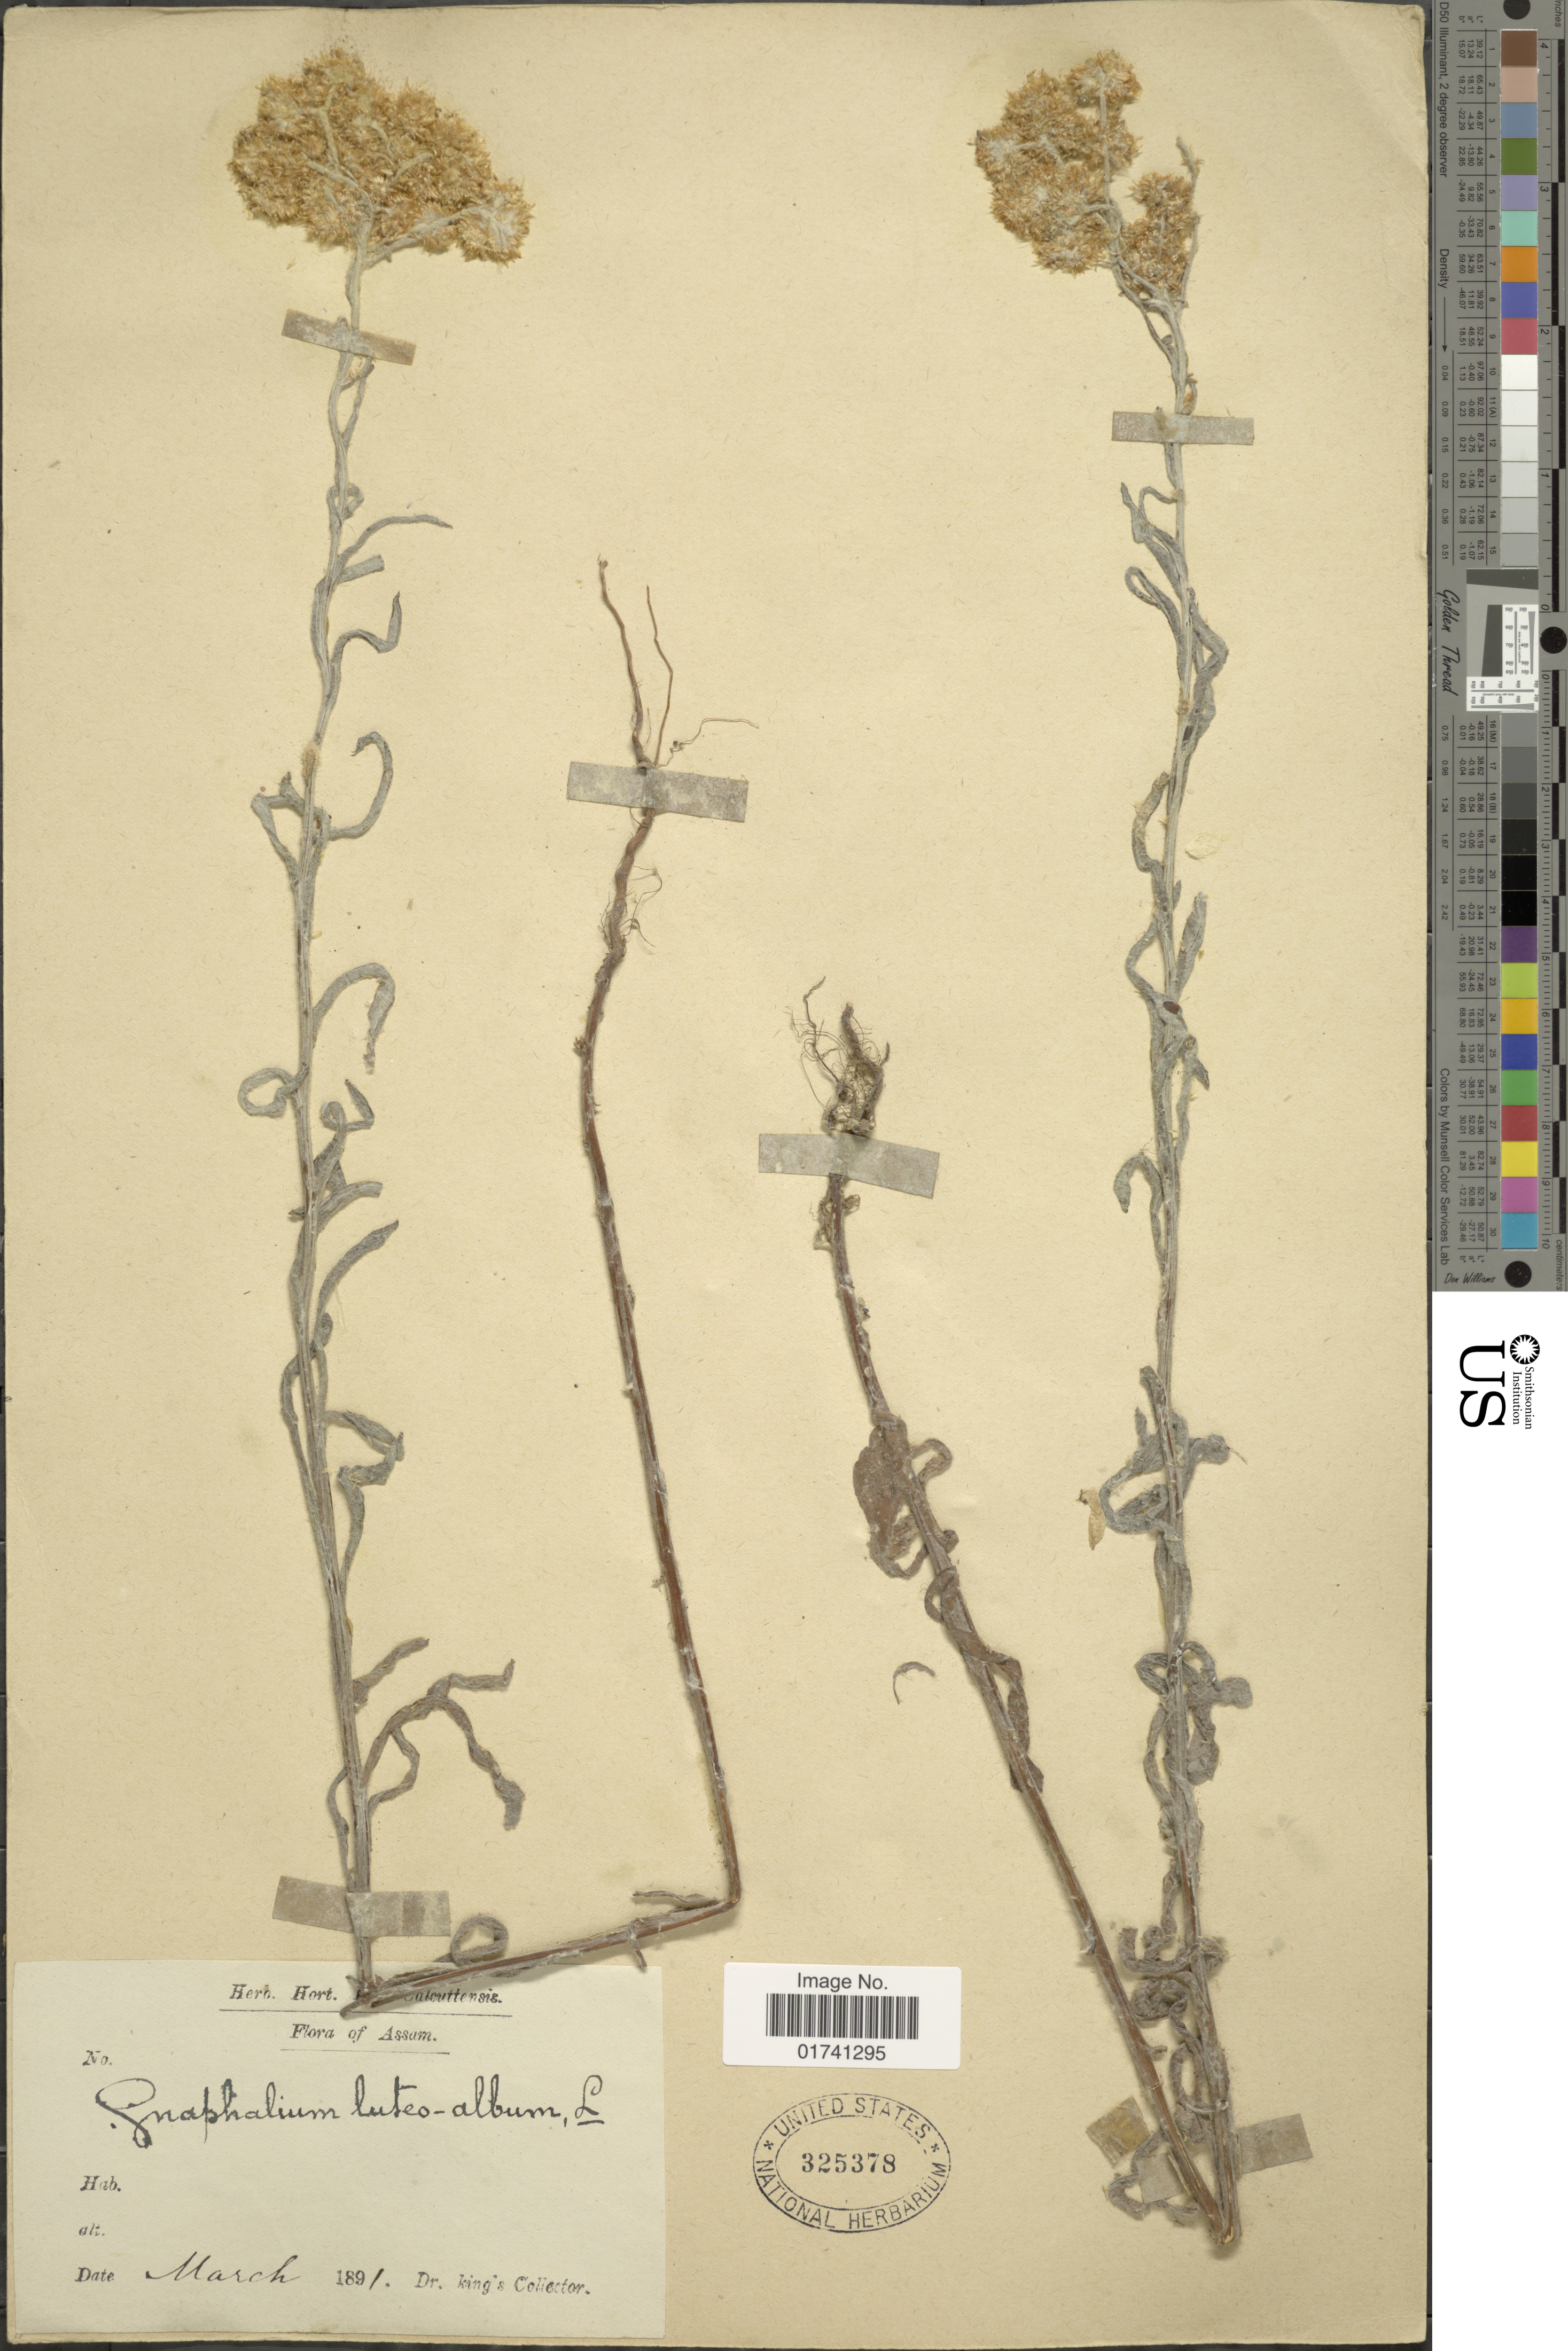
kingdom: Plantae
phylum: Tracheophyta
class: Magnoliopsida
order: Asterales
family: Asteraceae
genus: Laphangium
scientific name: Laphangium luteoalbum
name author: (L.) Tzvelev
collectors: Dr. King's collector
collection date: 1891-03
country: India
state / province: Assam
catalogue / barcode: US 325378